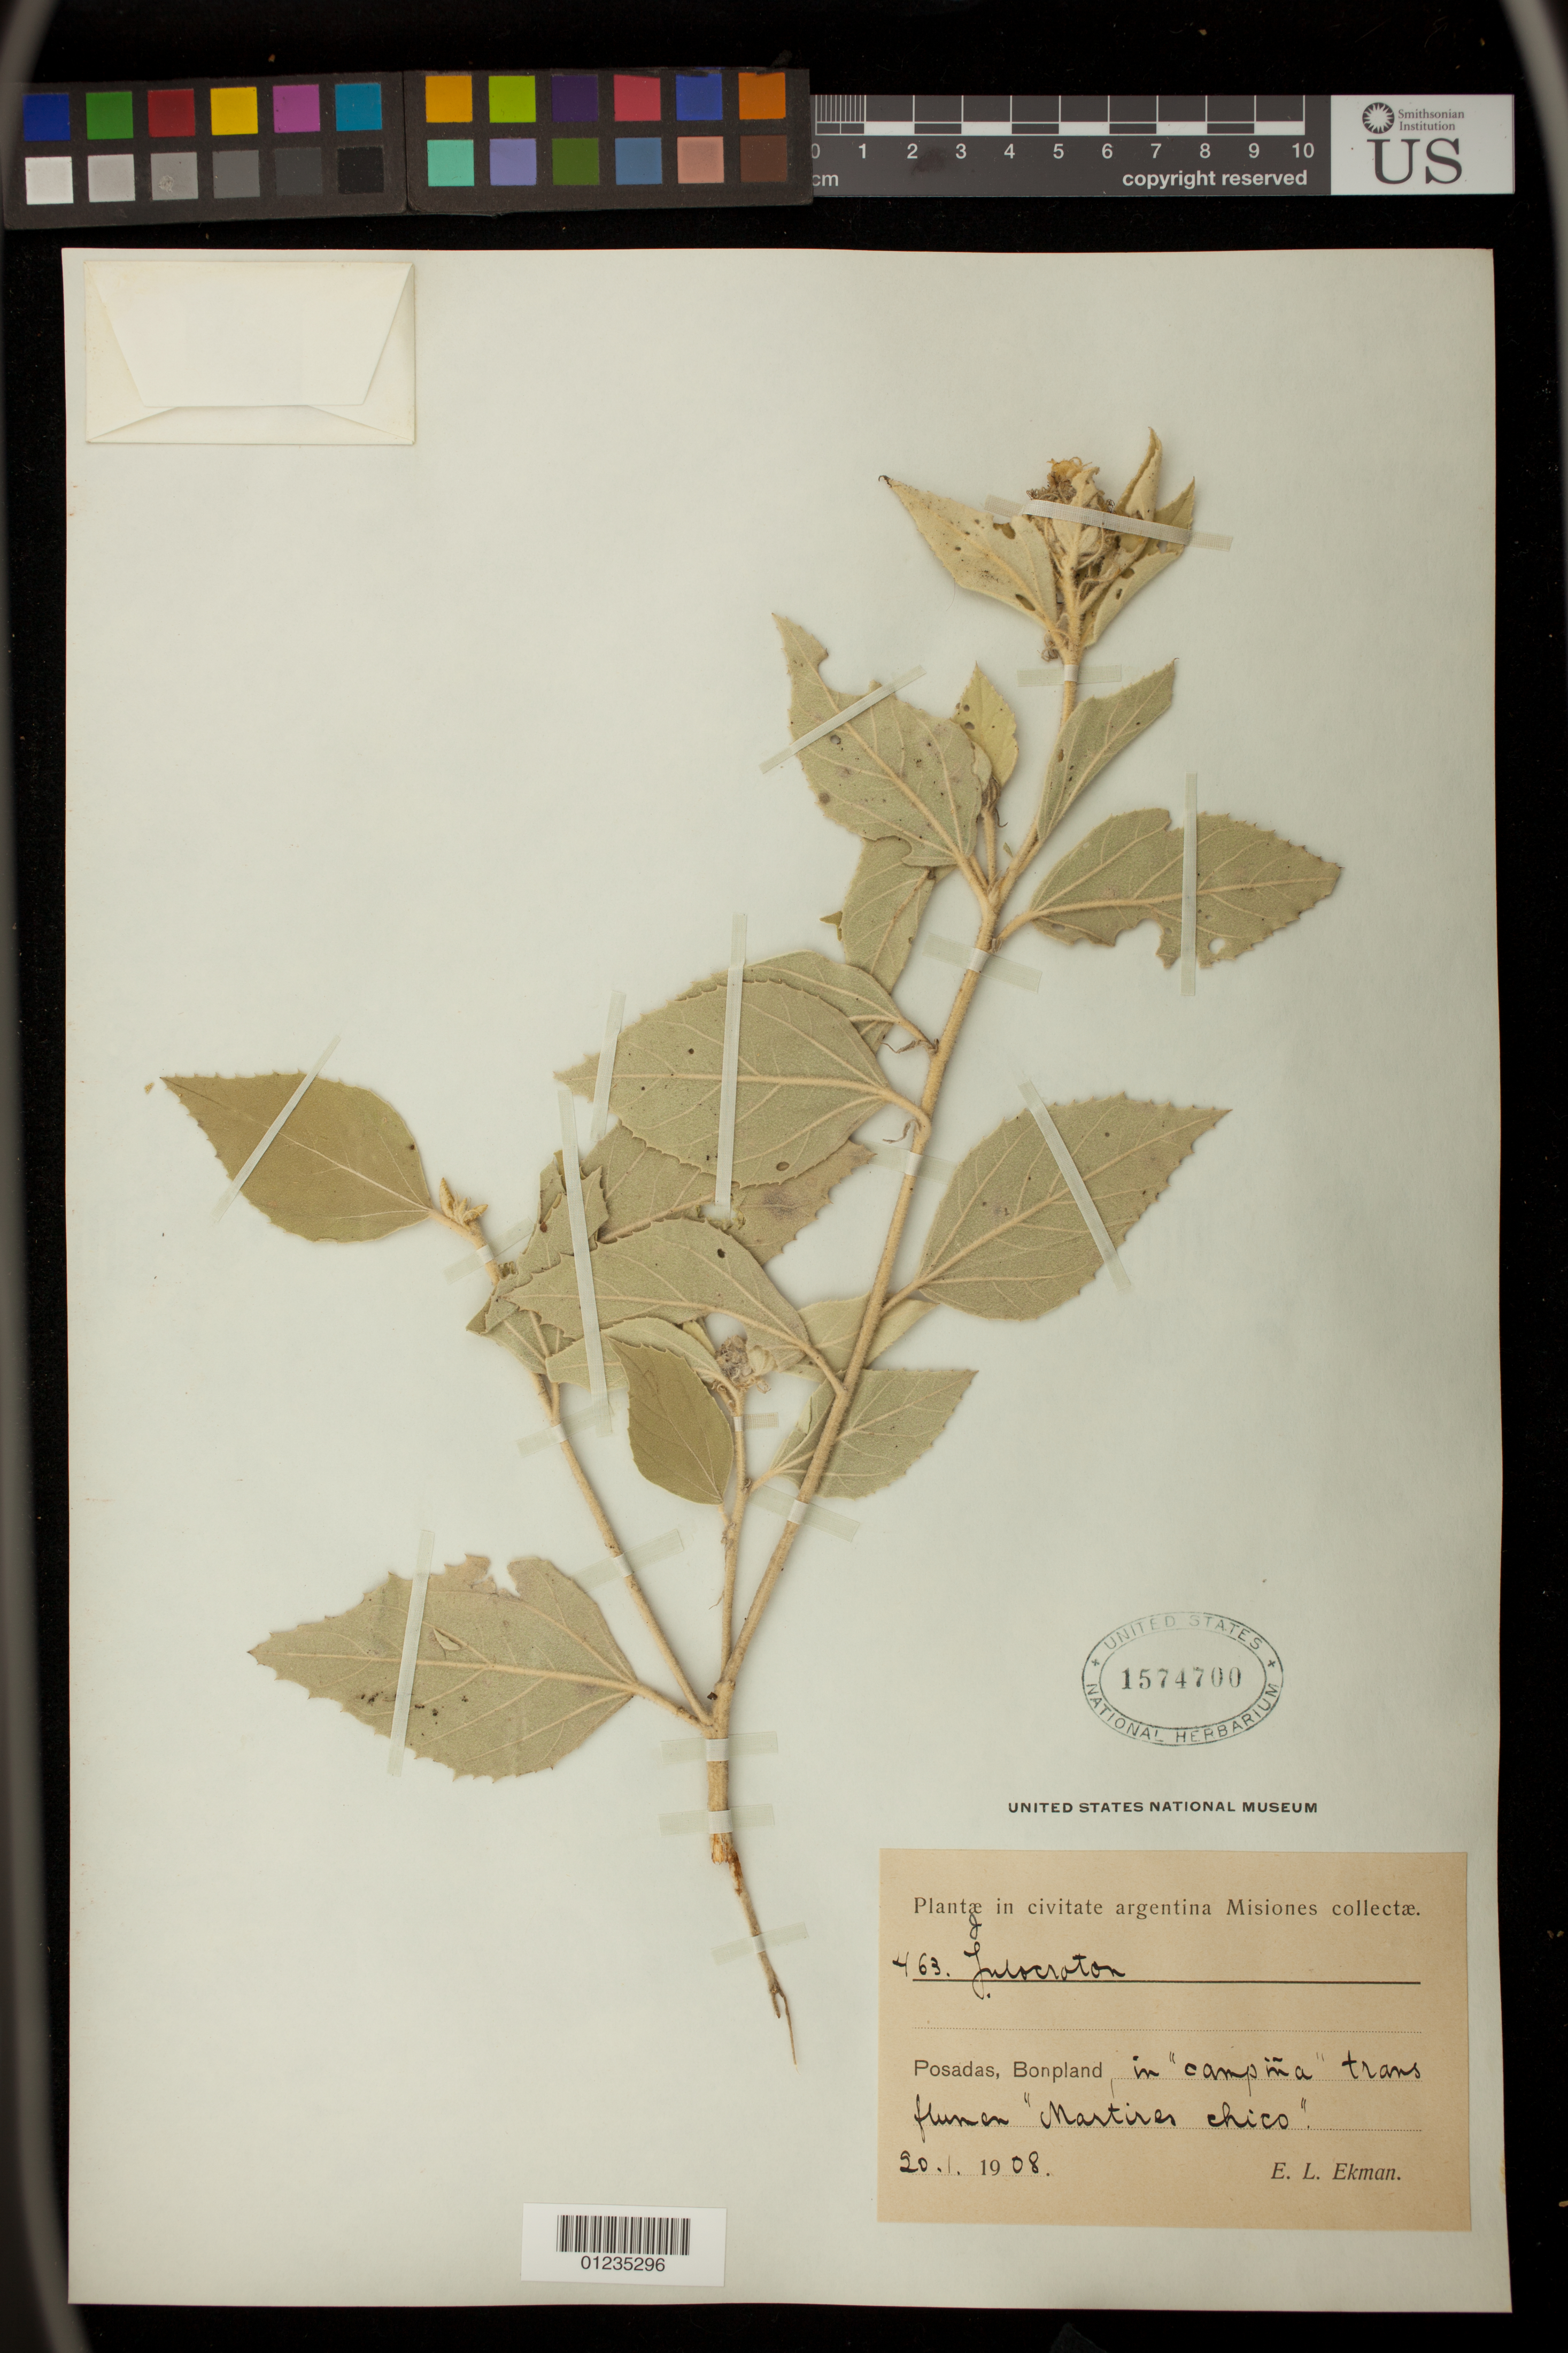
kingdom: Plantae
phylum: Tracheophyta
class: Magnoliopsida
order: Malpighiales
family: Euphorbiaceae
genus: Julocroton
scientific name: Julocroton sp.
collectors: E. L. Ekman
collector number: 463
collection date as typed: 20 Jan 1908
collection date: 1908-01-20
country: Argentina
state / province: Misiones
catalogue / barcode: US 1574700